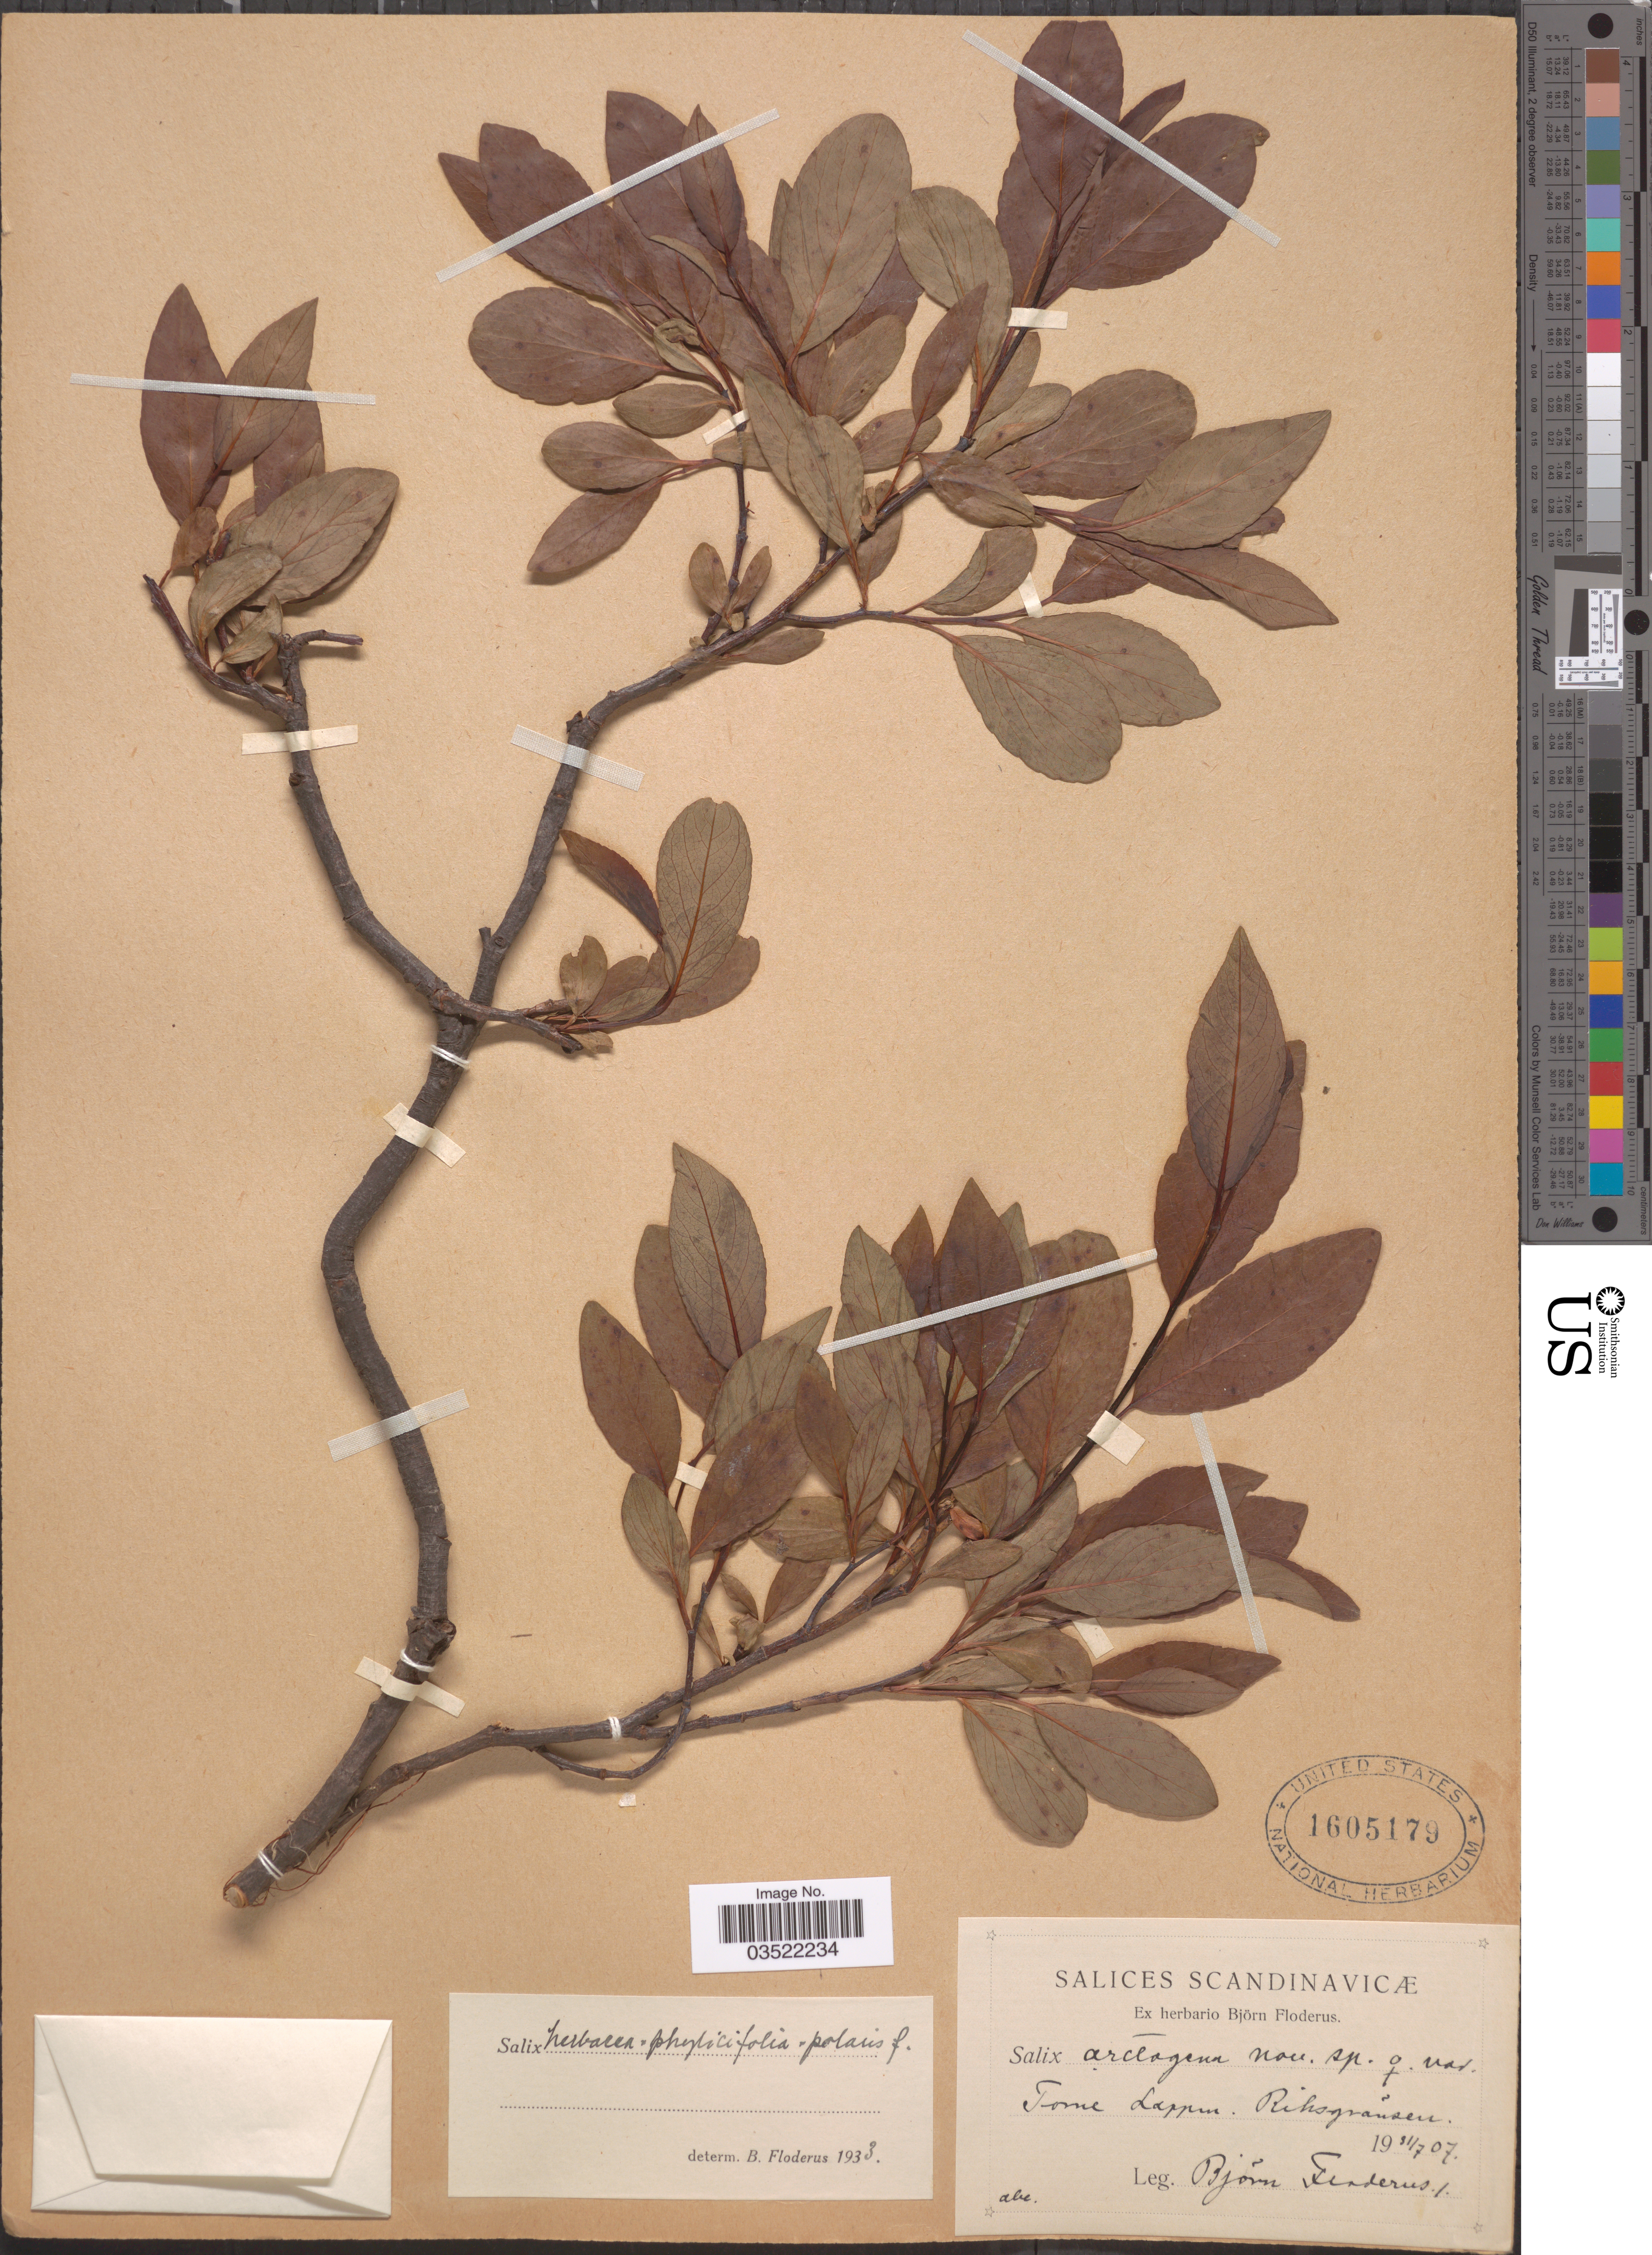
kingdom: Plantae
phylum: Tracheophyta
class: Magnoliopsida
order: Malpighiales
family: Salicaceae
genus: Salix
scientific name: Salix herbacea x S. phylicifolia L. x S. polaris Wahlenb.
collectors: B. G. O. Floderus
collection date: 1907-07-31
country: Sweden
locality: Scandinavicæ. Torne Lappm. Riksgrãnsen.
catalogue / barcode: US 1605179